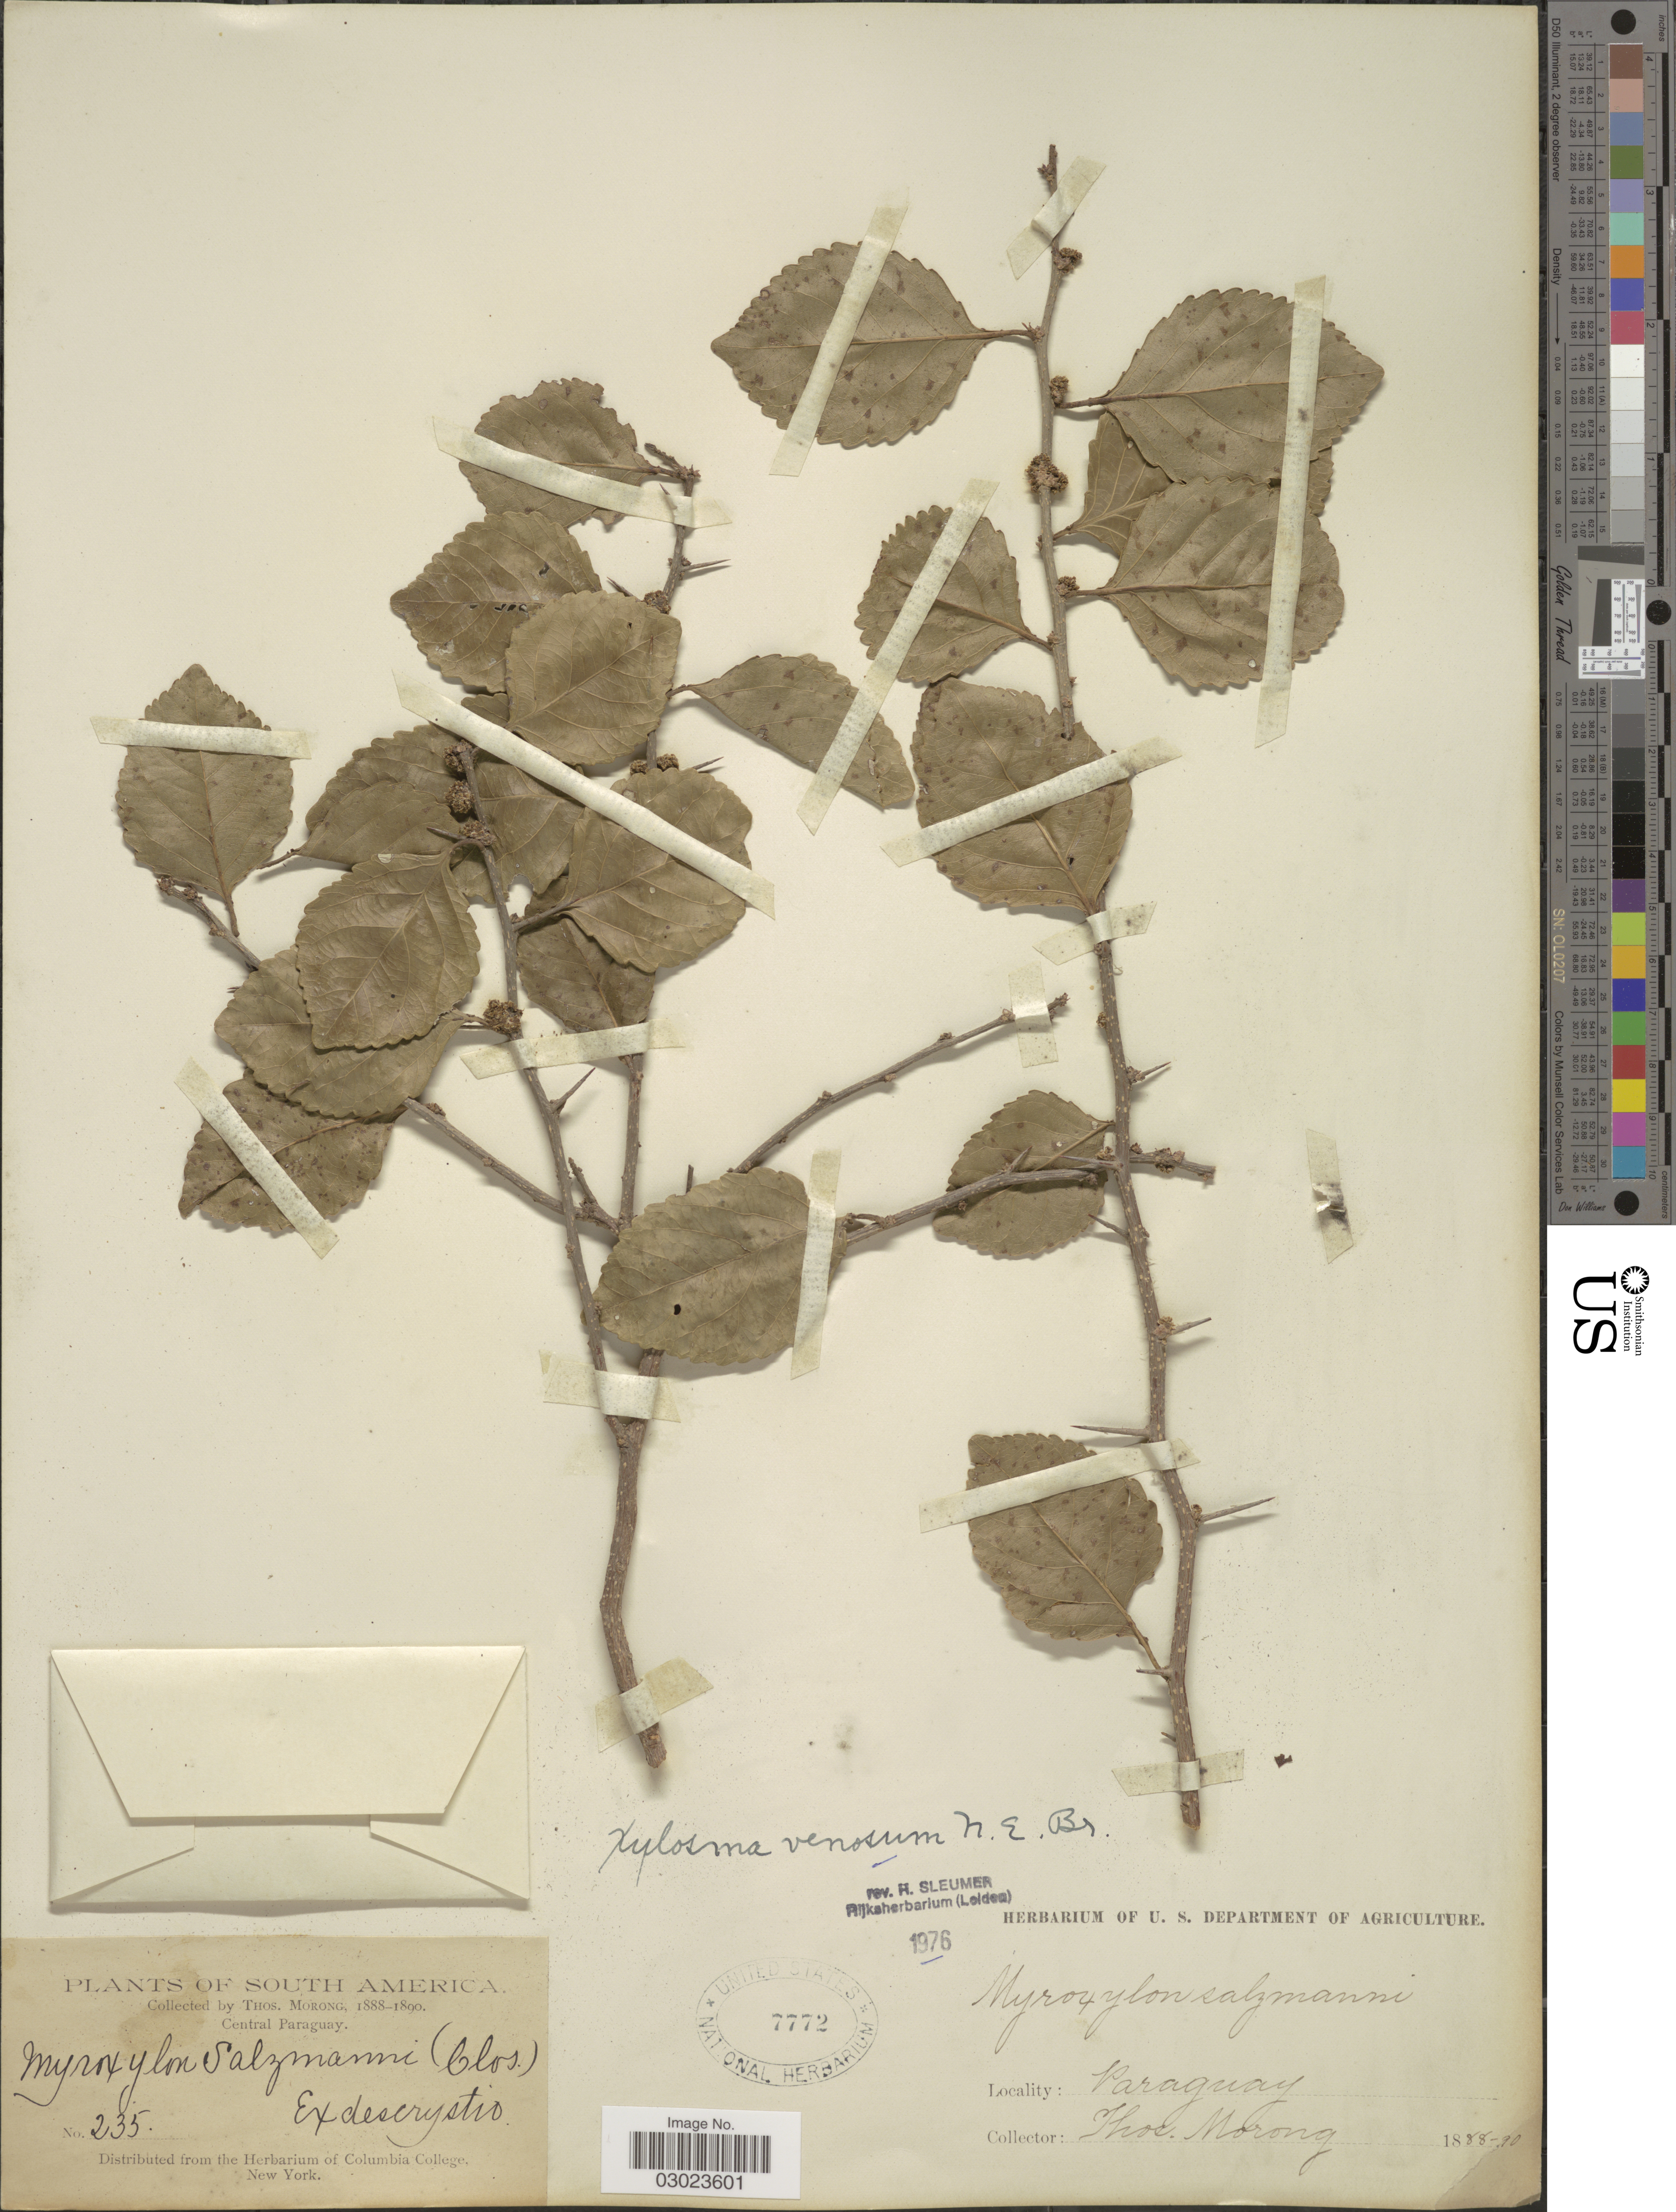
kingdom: Plantae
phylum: Tracheophyta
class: Magnoliopsida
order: Malpighiales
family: Salicaceae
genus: Xylosma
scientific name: Xylosma venosa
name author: N.E. Br.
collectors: ex herb. T. Morong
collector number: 235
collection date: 1888/1890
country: Paraguay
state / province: Central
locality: Central Paraguay.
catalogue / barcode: US 7772